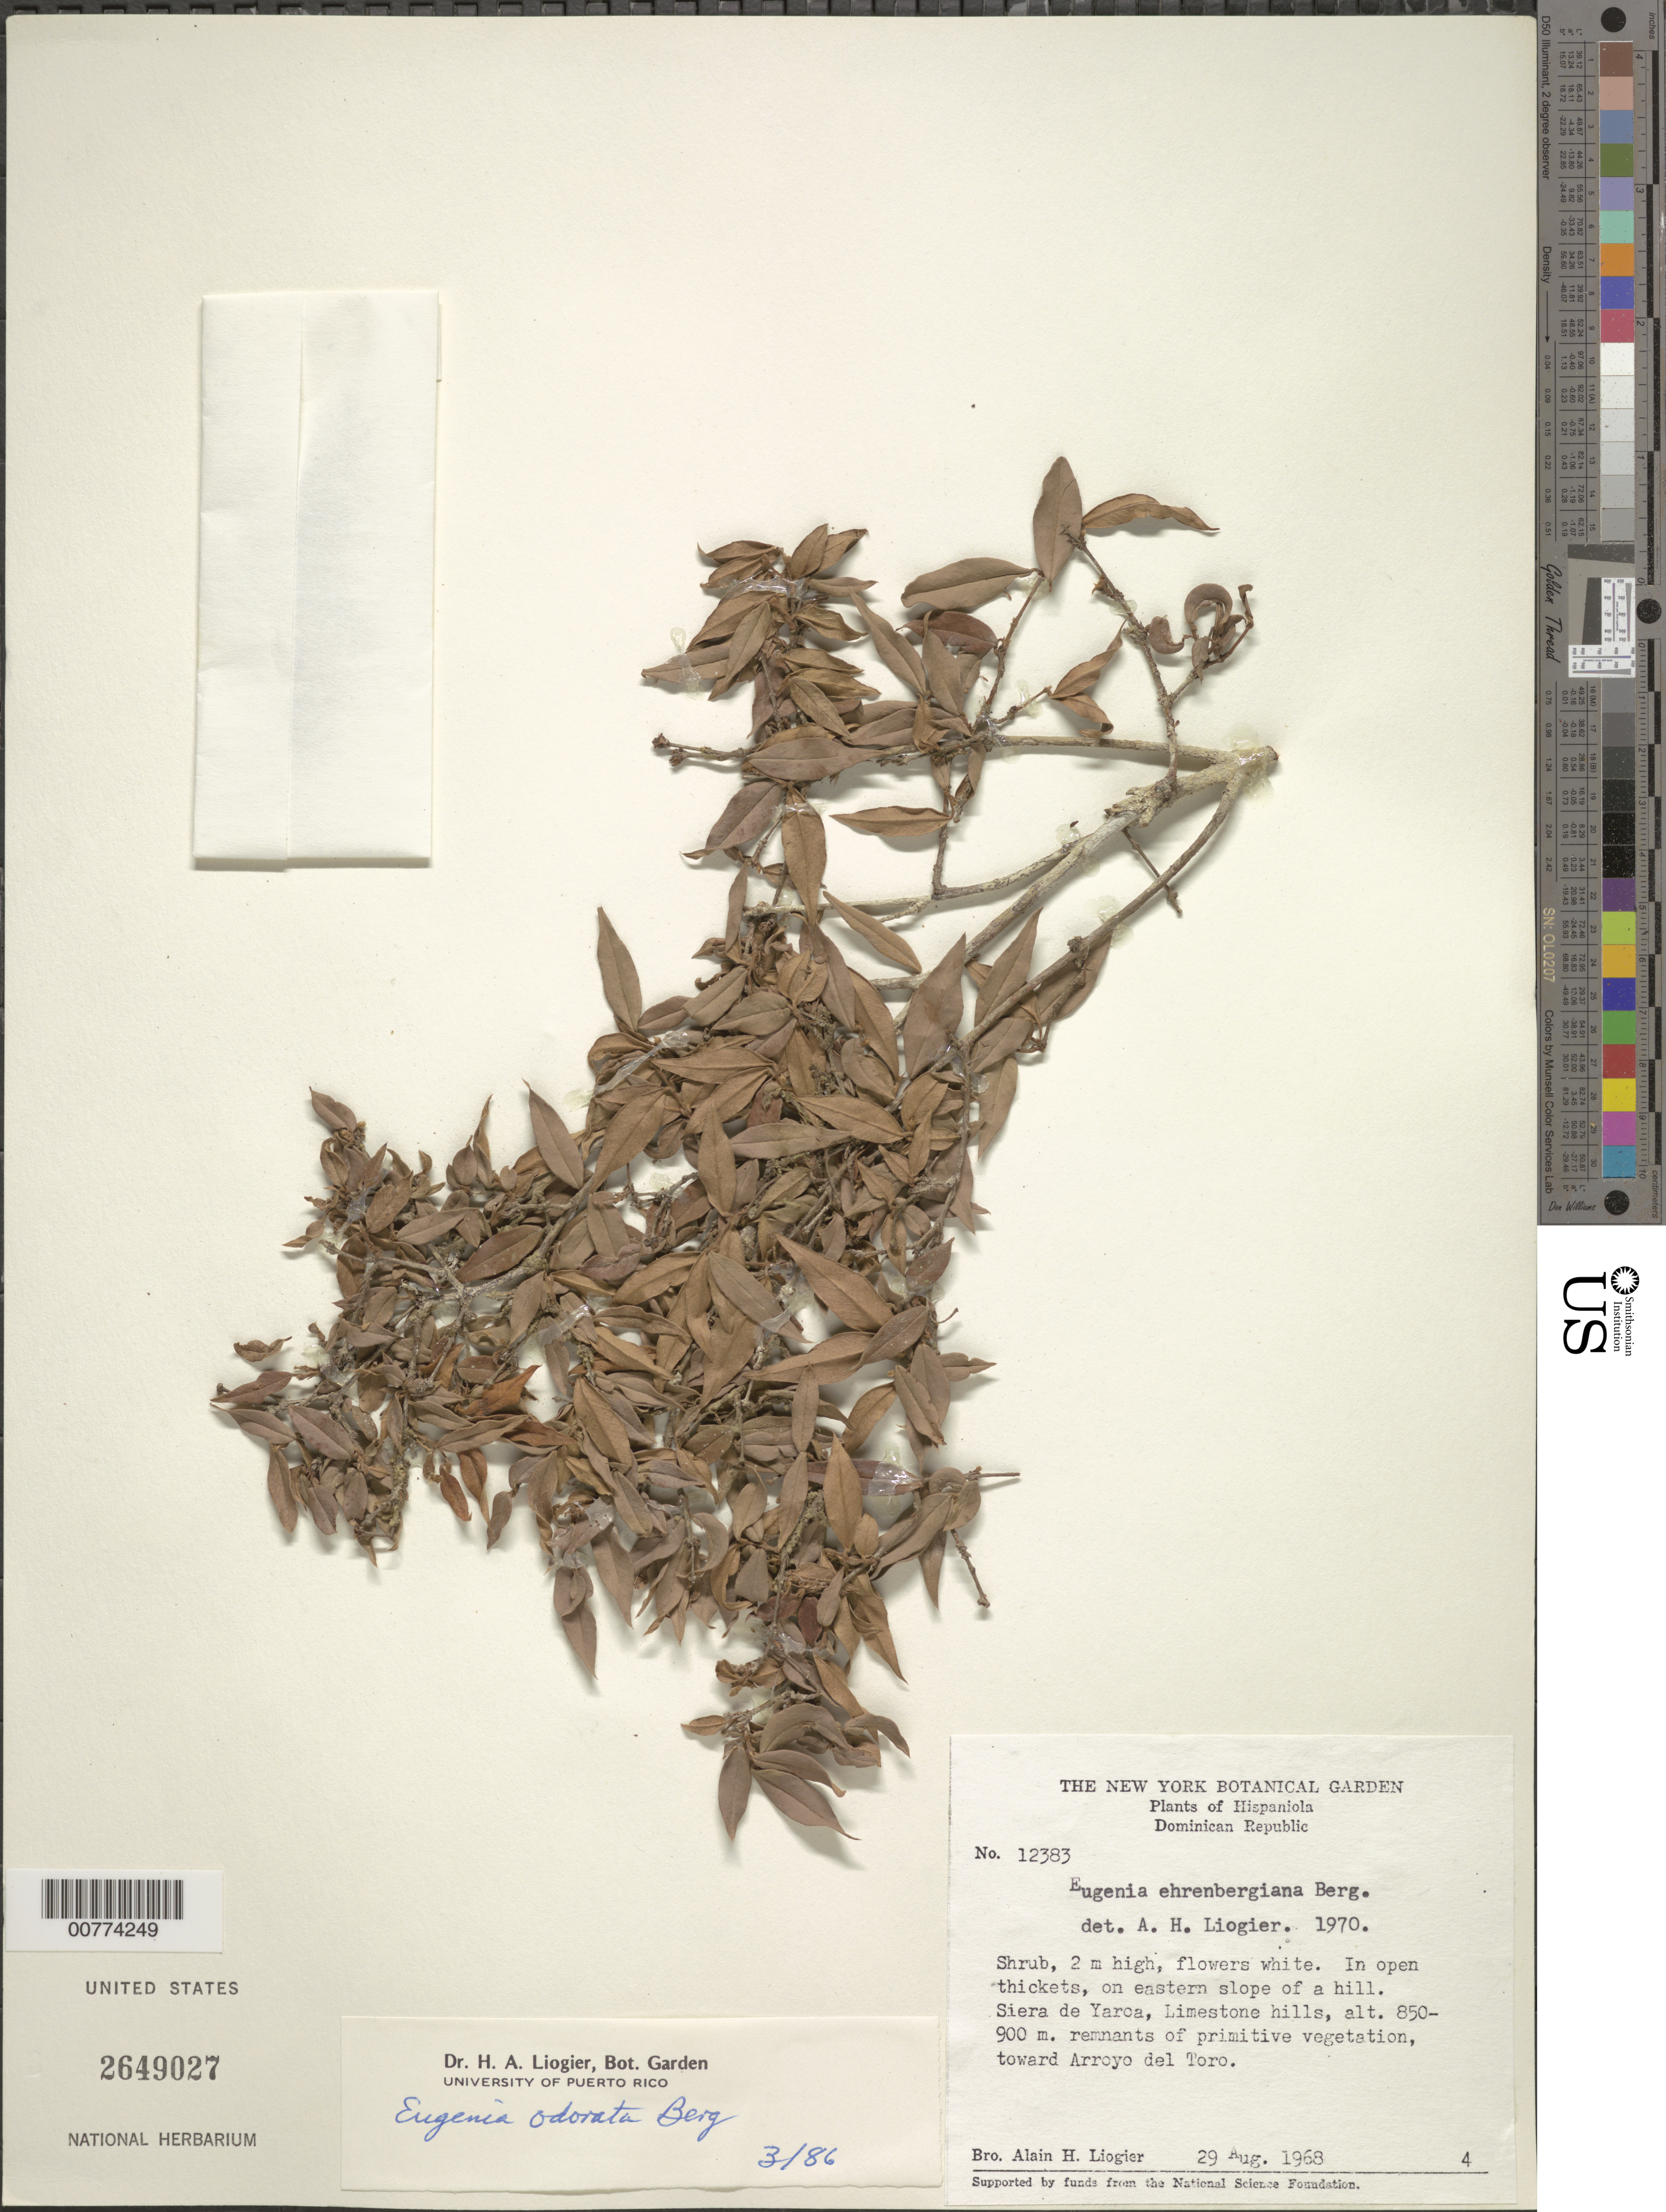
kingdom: Plantae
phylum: Tracheophyta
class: Magnoliopsida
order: Myrtales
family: Myrtaceae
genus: Eugenia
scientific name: Eugenia isabeliana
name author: Kiaersk.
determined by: Liogier, Alain H.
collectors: A. H. Liogier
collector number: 12383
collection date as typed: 29 Aug 1968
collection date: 1968-08-29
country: Dominican Republic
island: Hispaniola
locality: Sierra de Yaroa, toward Arroyo del Toro.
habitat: In open thickets, on eastern slope of a hill, remnants of primitive vegetation.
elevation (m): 850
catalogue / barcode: US 2649027